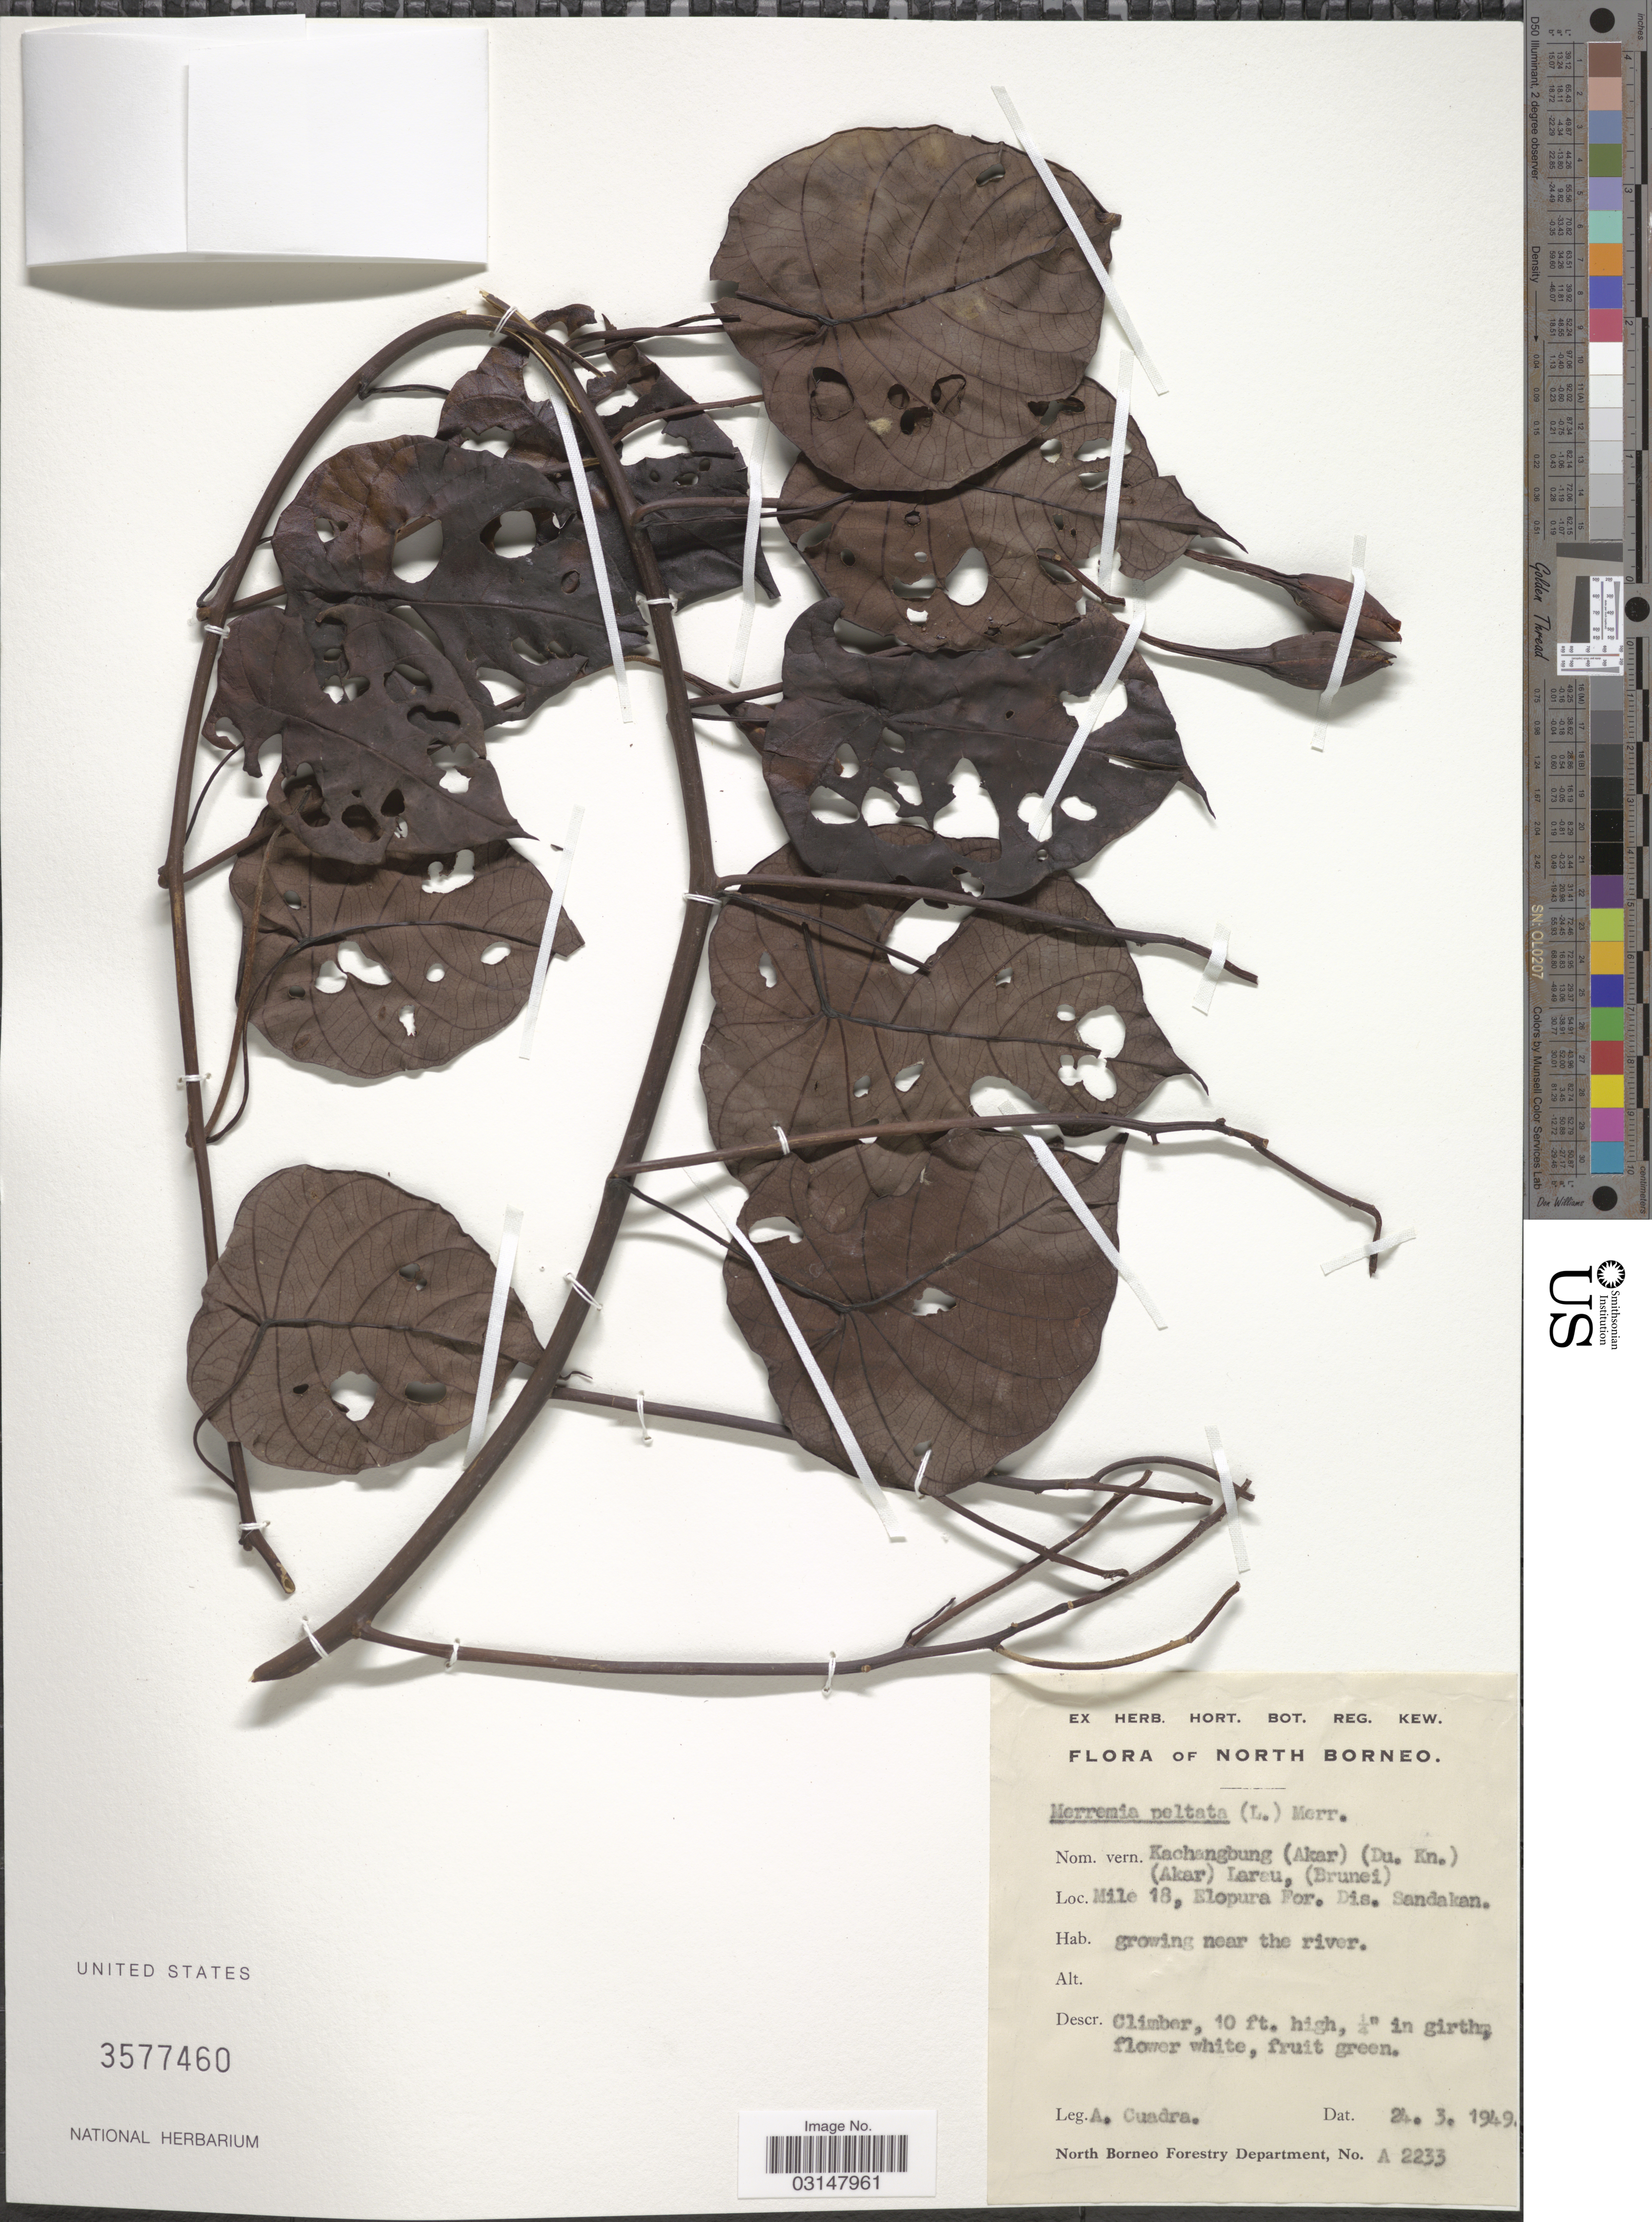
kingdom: Plantae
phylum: Tracheophyta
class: Magnoliopsida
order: Solanales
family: Convolvulaceae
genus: Decalobanthus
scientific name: Decalobanthus peltatus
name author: (L.) A. R. Simões & Staples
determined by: Wagner, W. L., (BOT), Smithsonian Institution - National Museum of Natural History (UNITED STATES)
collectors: A. Cuadra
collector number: A2233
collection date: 1949-03-24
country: Malaysia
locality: North Borneo. Mile 18, Elopura For. Dis. Sandakan.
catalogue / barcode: US 3577460